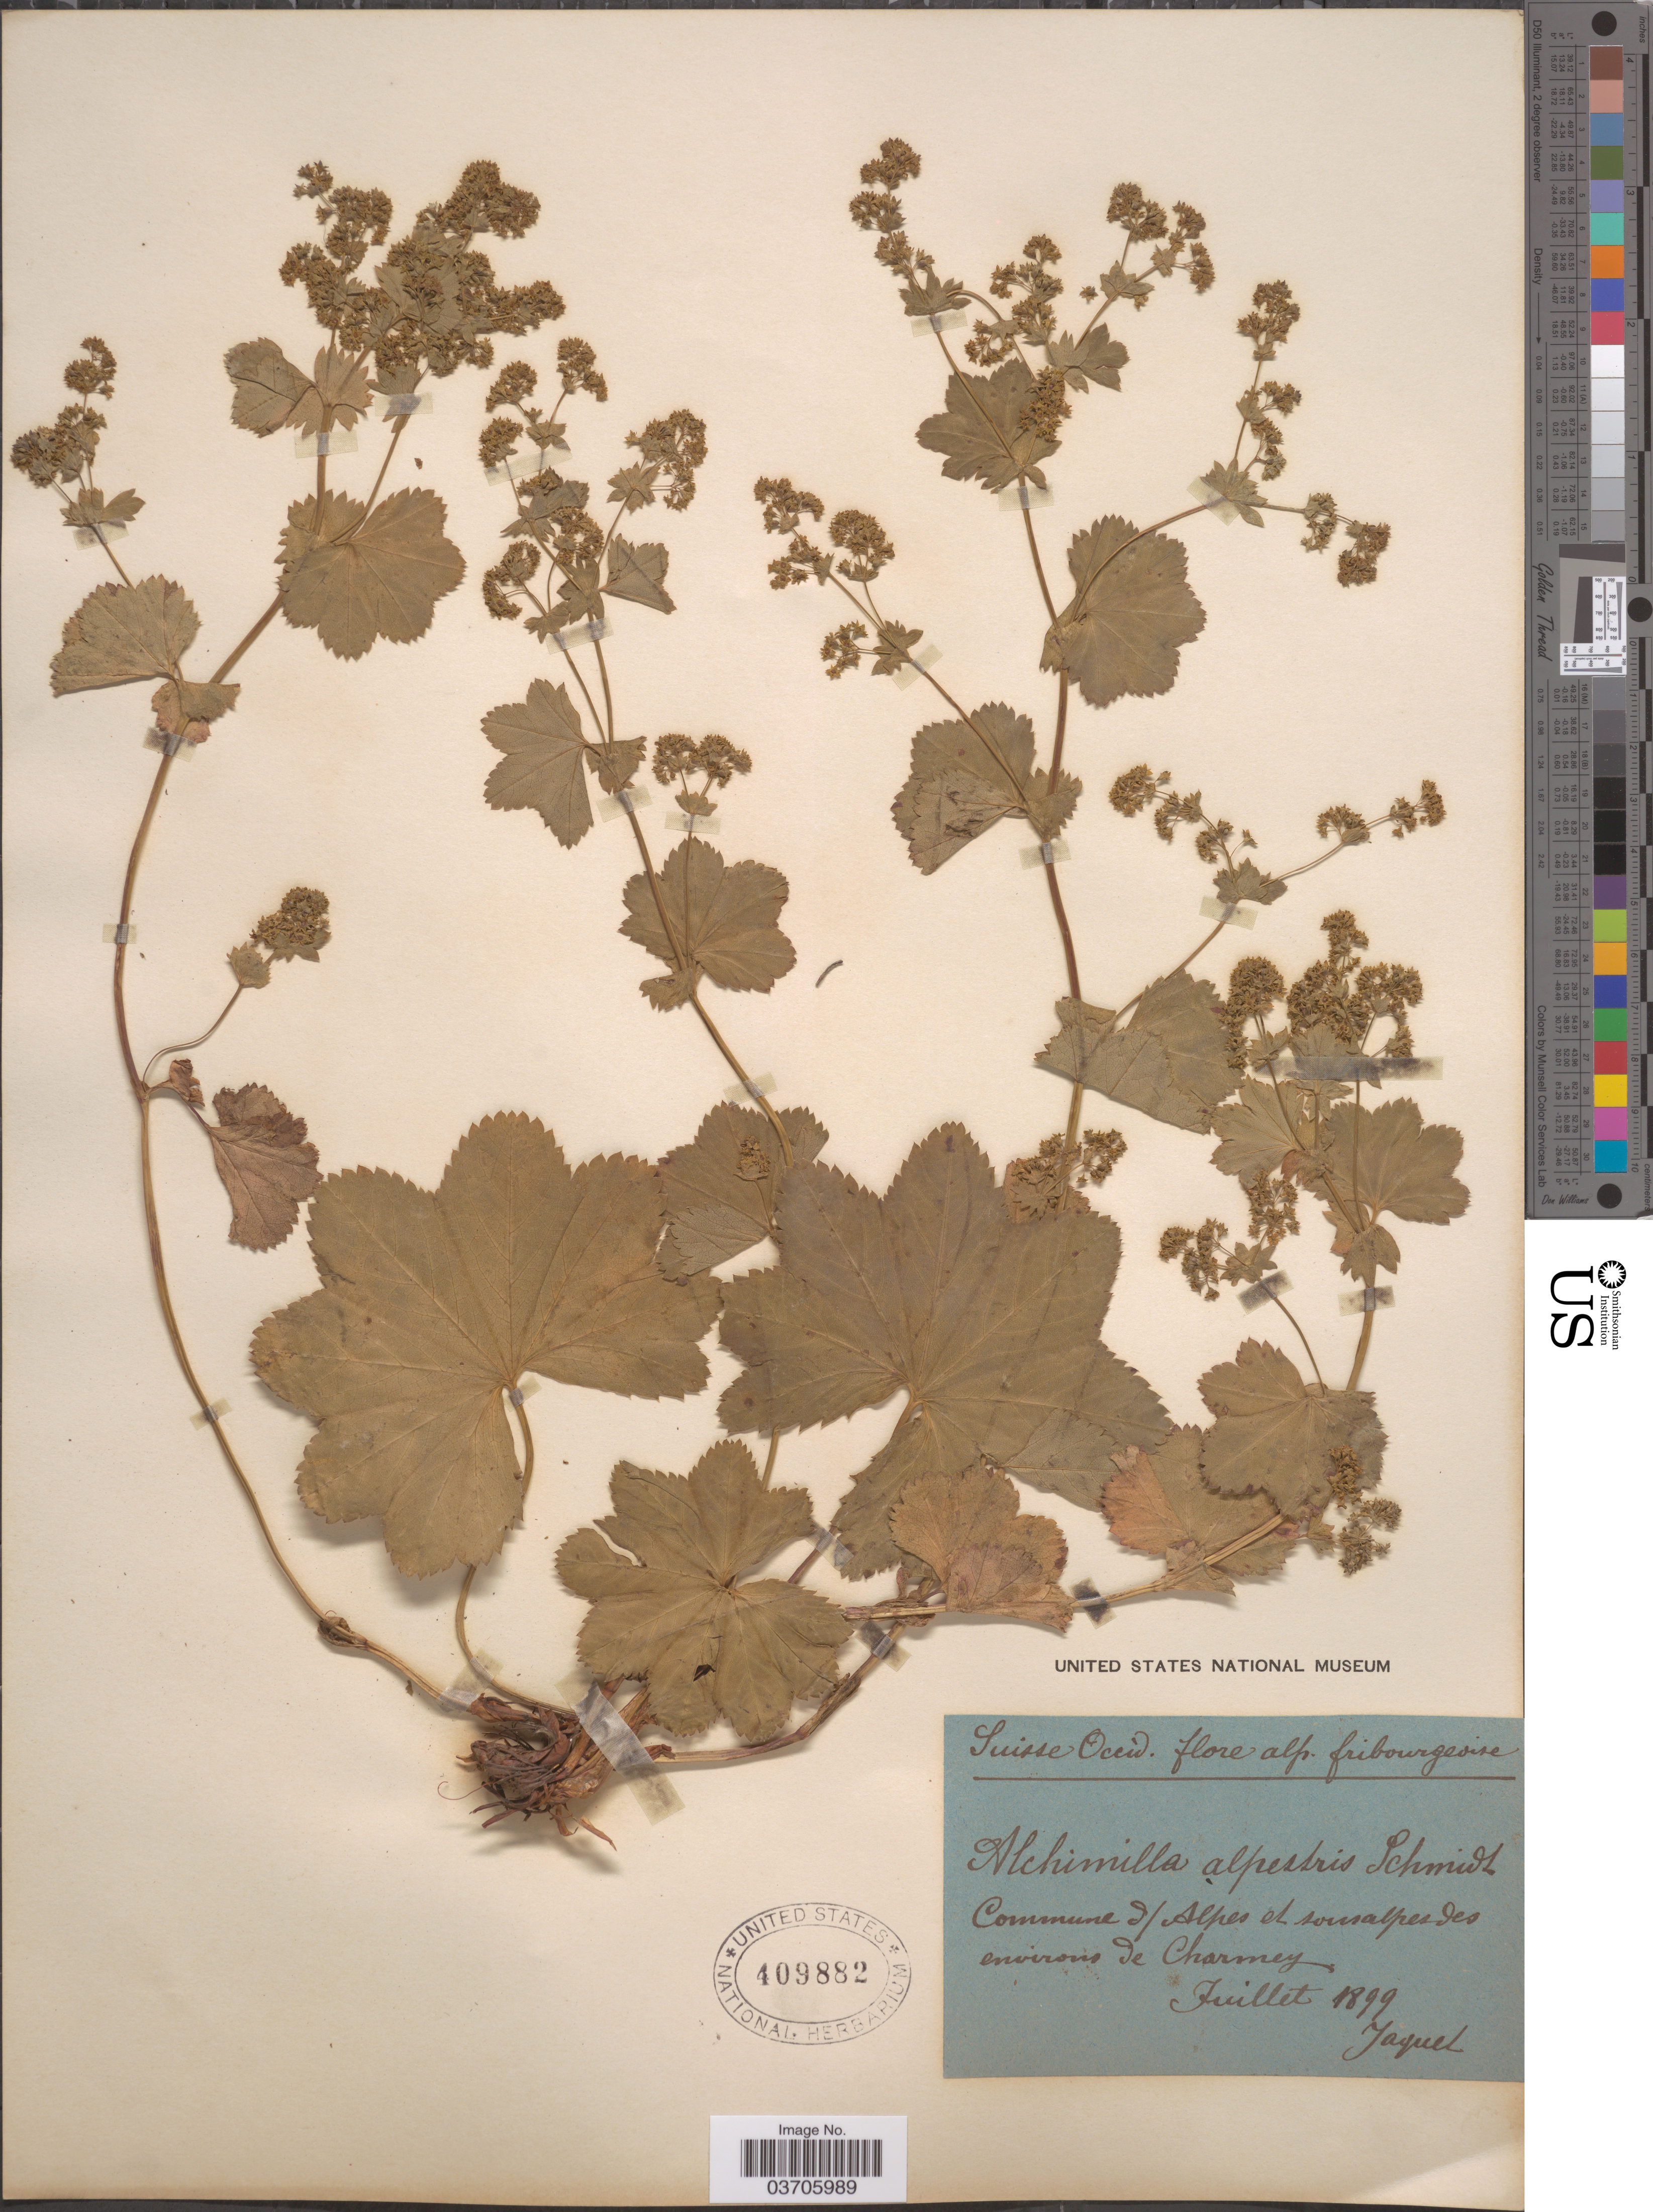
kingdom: Plantae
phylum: Tracheophyta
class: Magnoliopsida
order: Rosales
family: Rosaceae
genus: Alchemilla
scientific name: Alchemilla alpestris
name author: (F.W. Schmidt) Opiz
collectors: -. Jaquet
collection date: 1899-07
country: Switzerland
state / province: Fribourg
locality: Suisse Occid. Alp. fribourgeoise. Commune d/ Alpes et sous alpes des environs de Charmey.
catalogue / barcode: US 409882